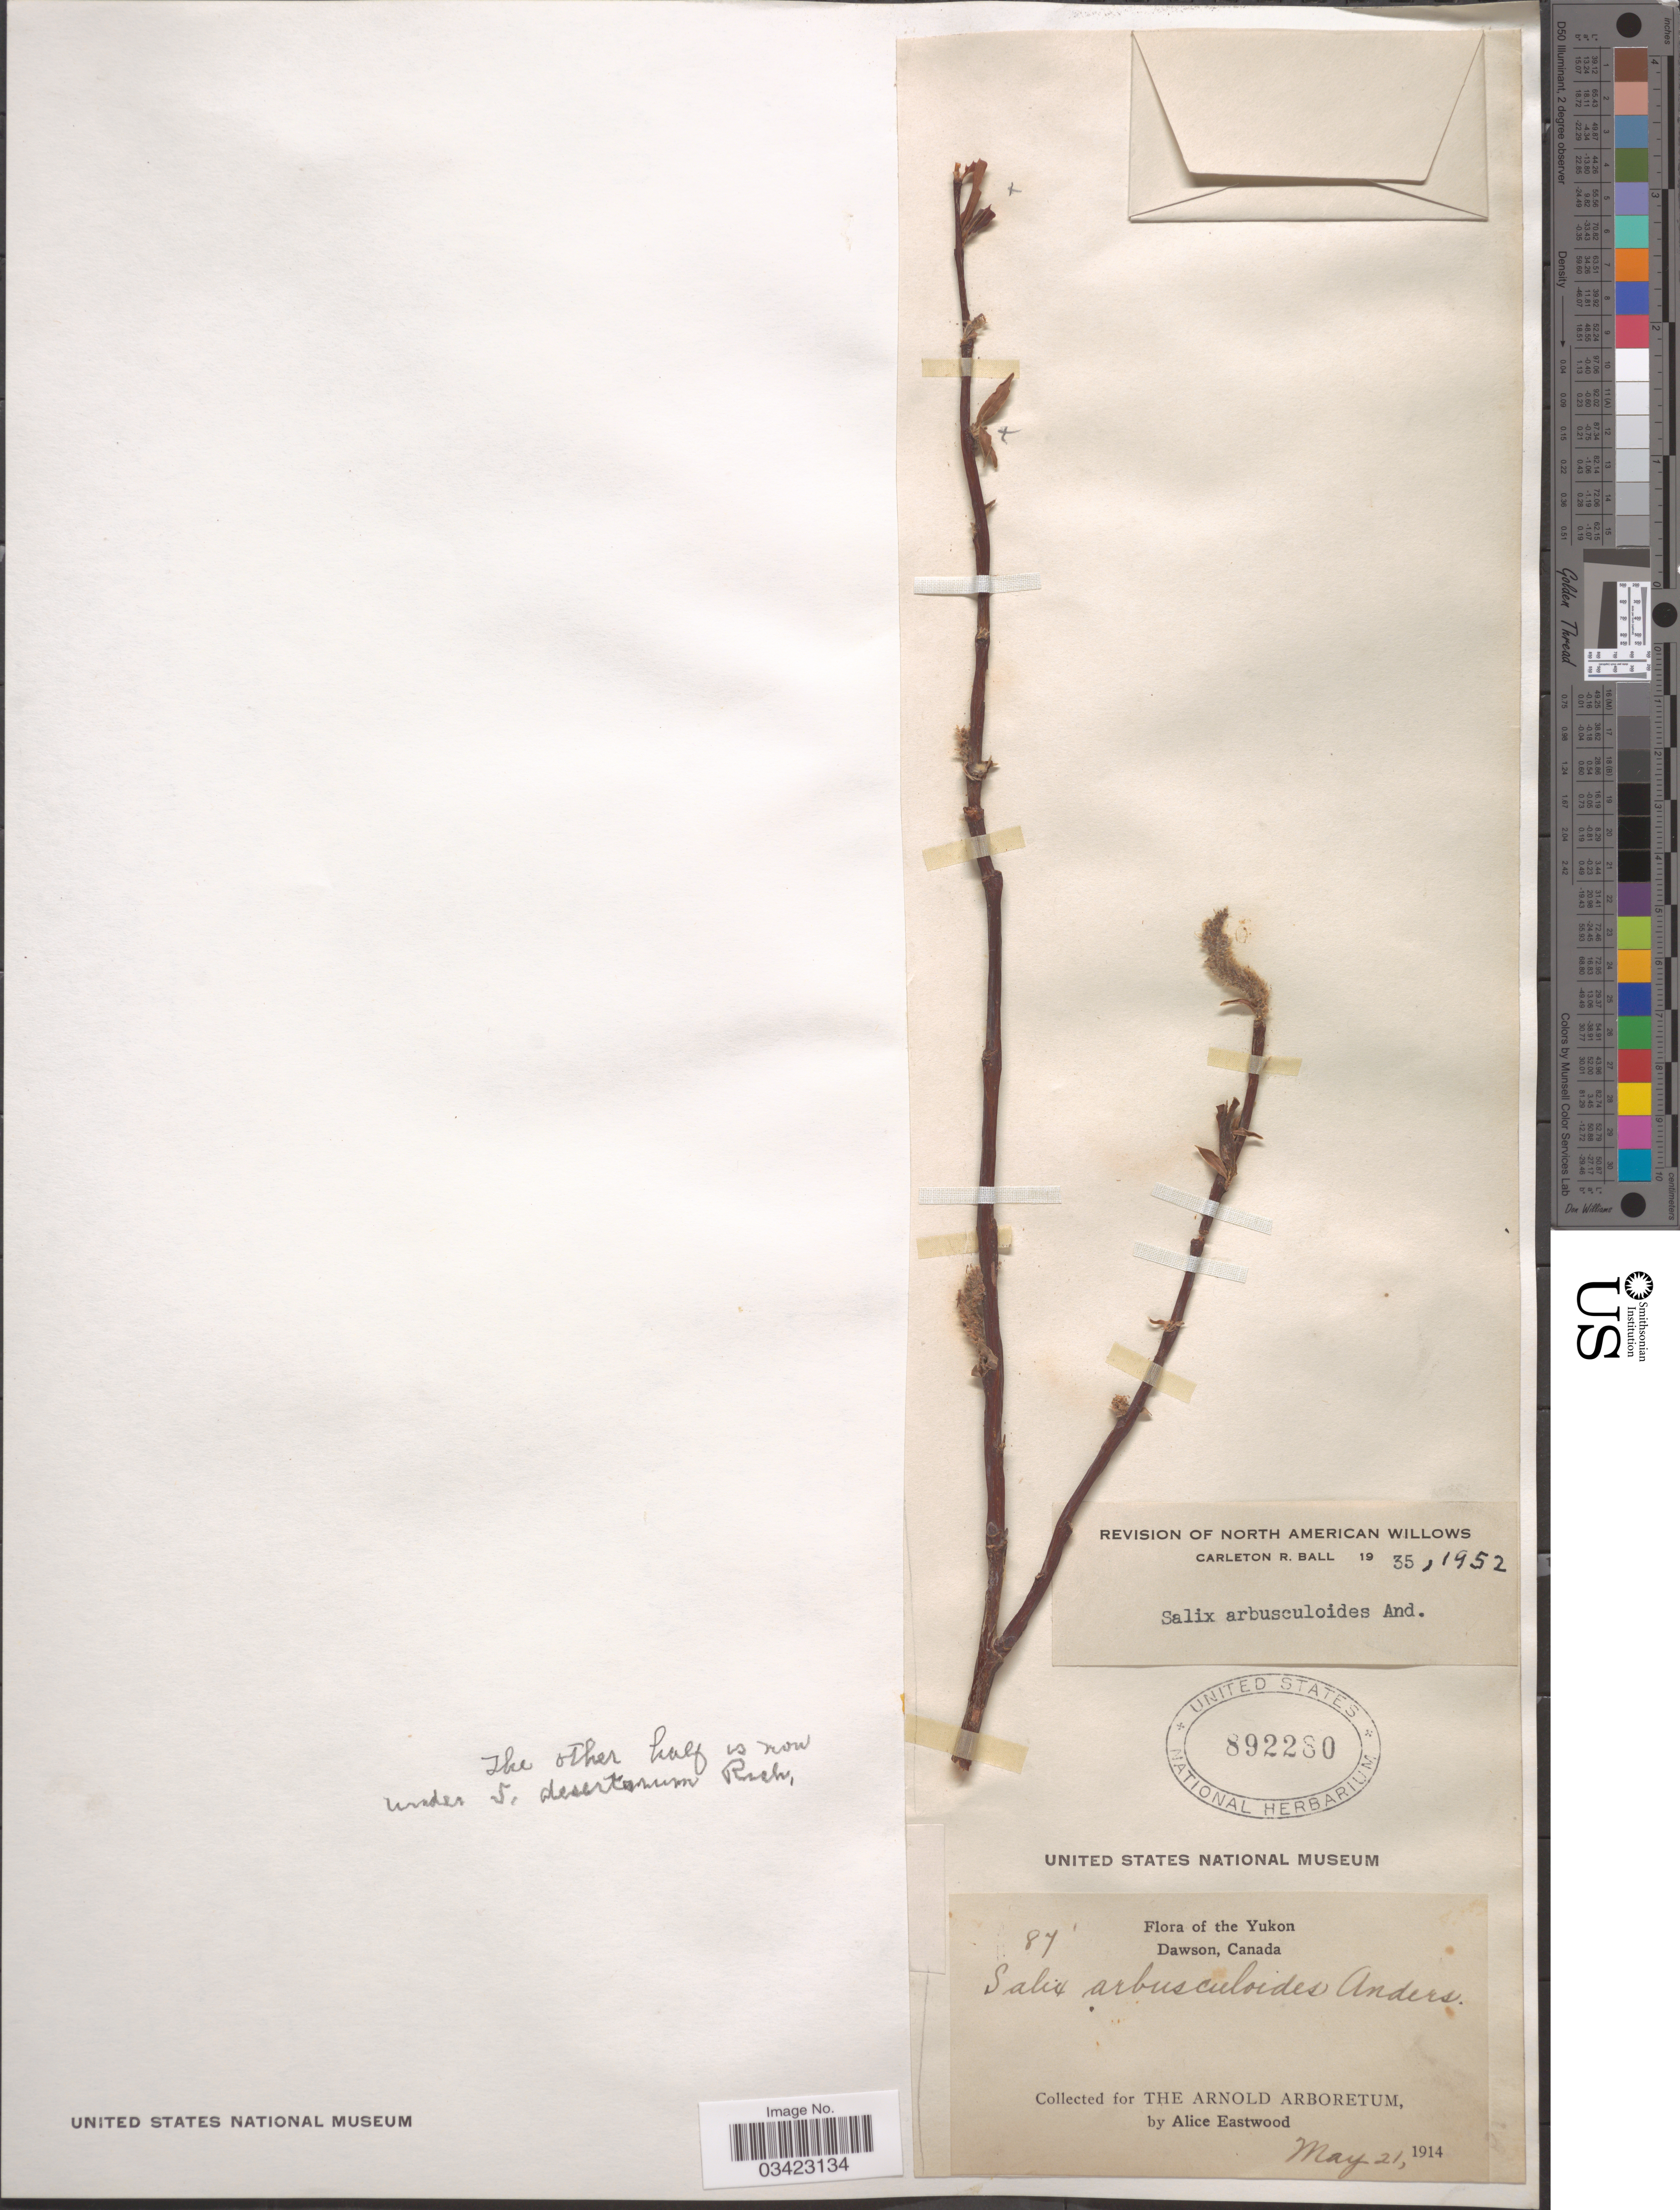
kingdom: Plantae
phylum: Tracheophyta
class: Magnoliopsida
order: Malpighiales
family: Salicaceae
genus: Salix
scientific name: Salix arbusculoides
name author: Andersson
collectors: A. Eastwood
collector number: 87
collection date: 1914-05-21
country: Canada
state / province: Yukon Territory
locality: Yukon. Dawson.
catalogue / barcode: US 892280